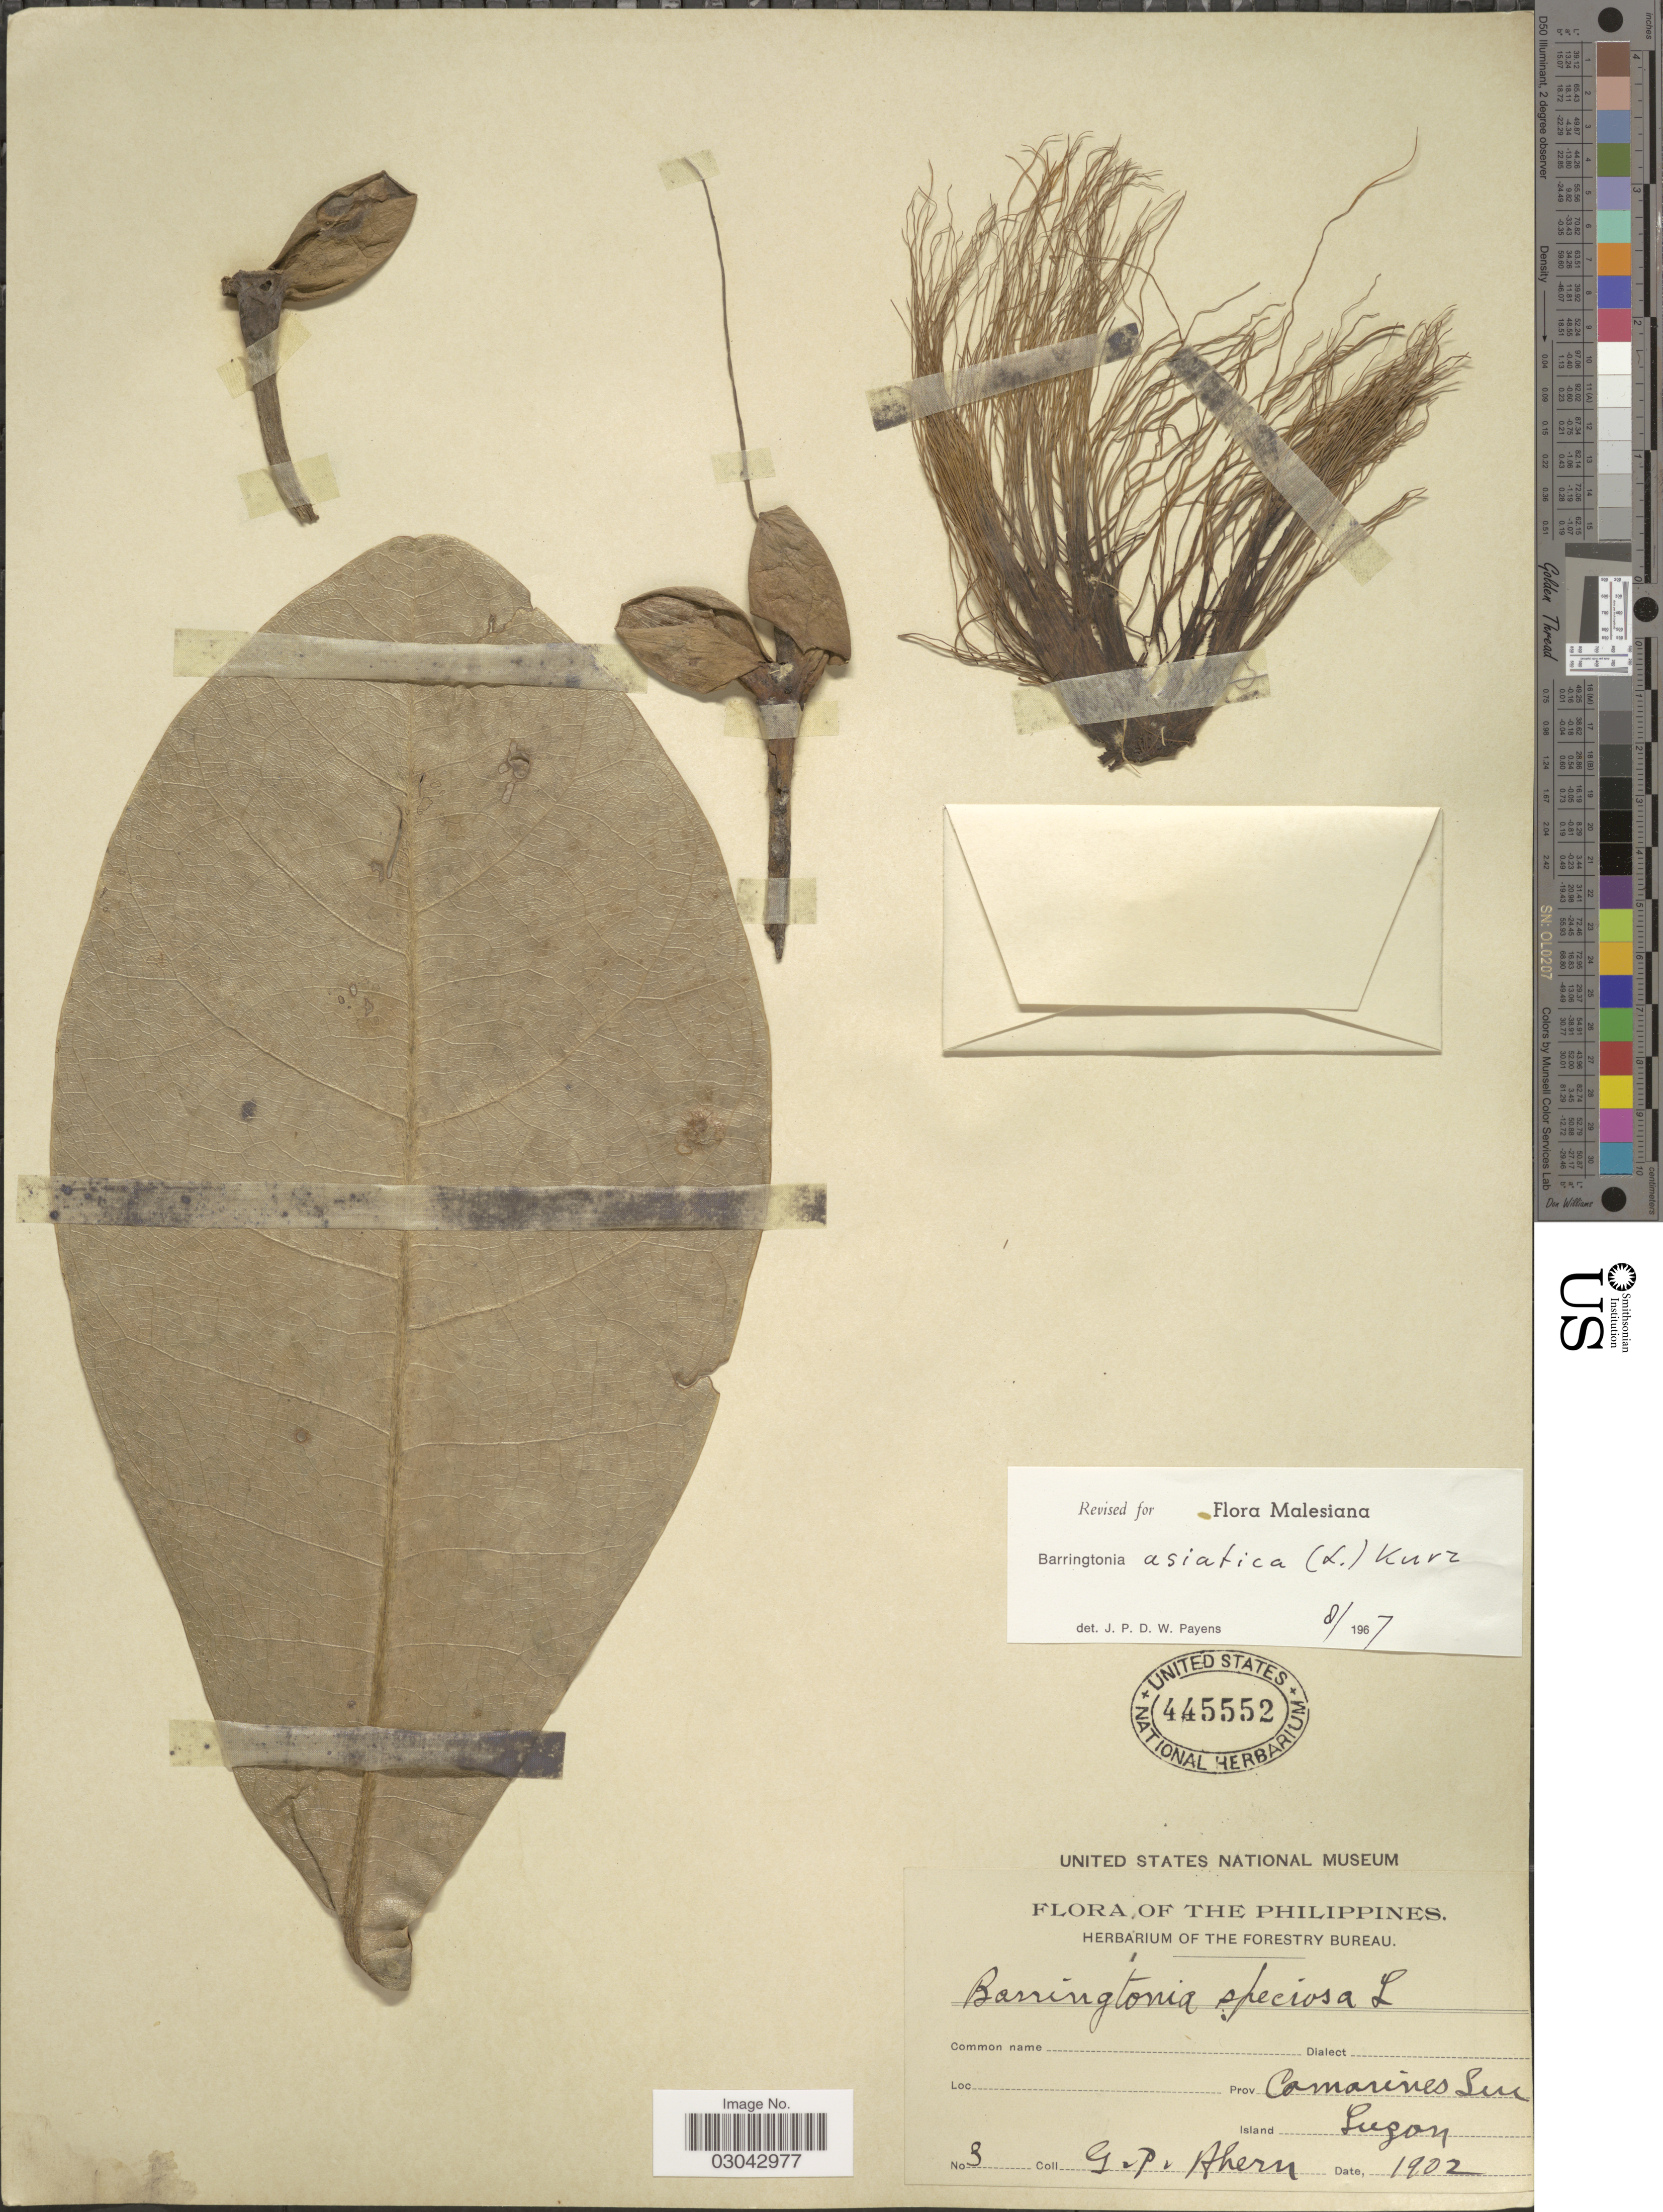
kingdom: Plantae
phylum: Tracheophyta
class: Magnoliopsida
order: Ericales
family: Lecythidaceae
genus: Barringtonia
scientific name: Barringtonia asiatica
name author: (L.) Kurz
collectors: G. Ahern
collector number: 3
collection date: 1902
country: Philippines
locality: Prov. Camarines Sur, Island Luzon.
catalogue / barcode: US 445552